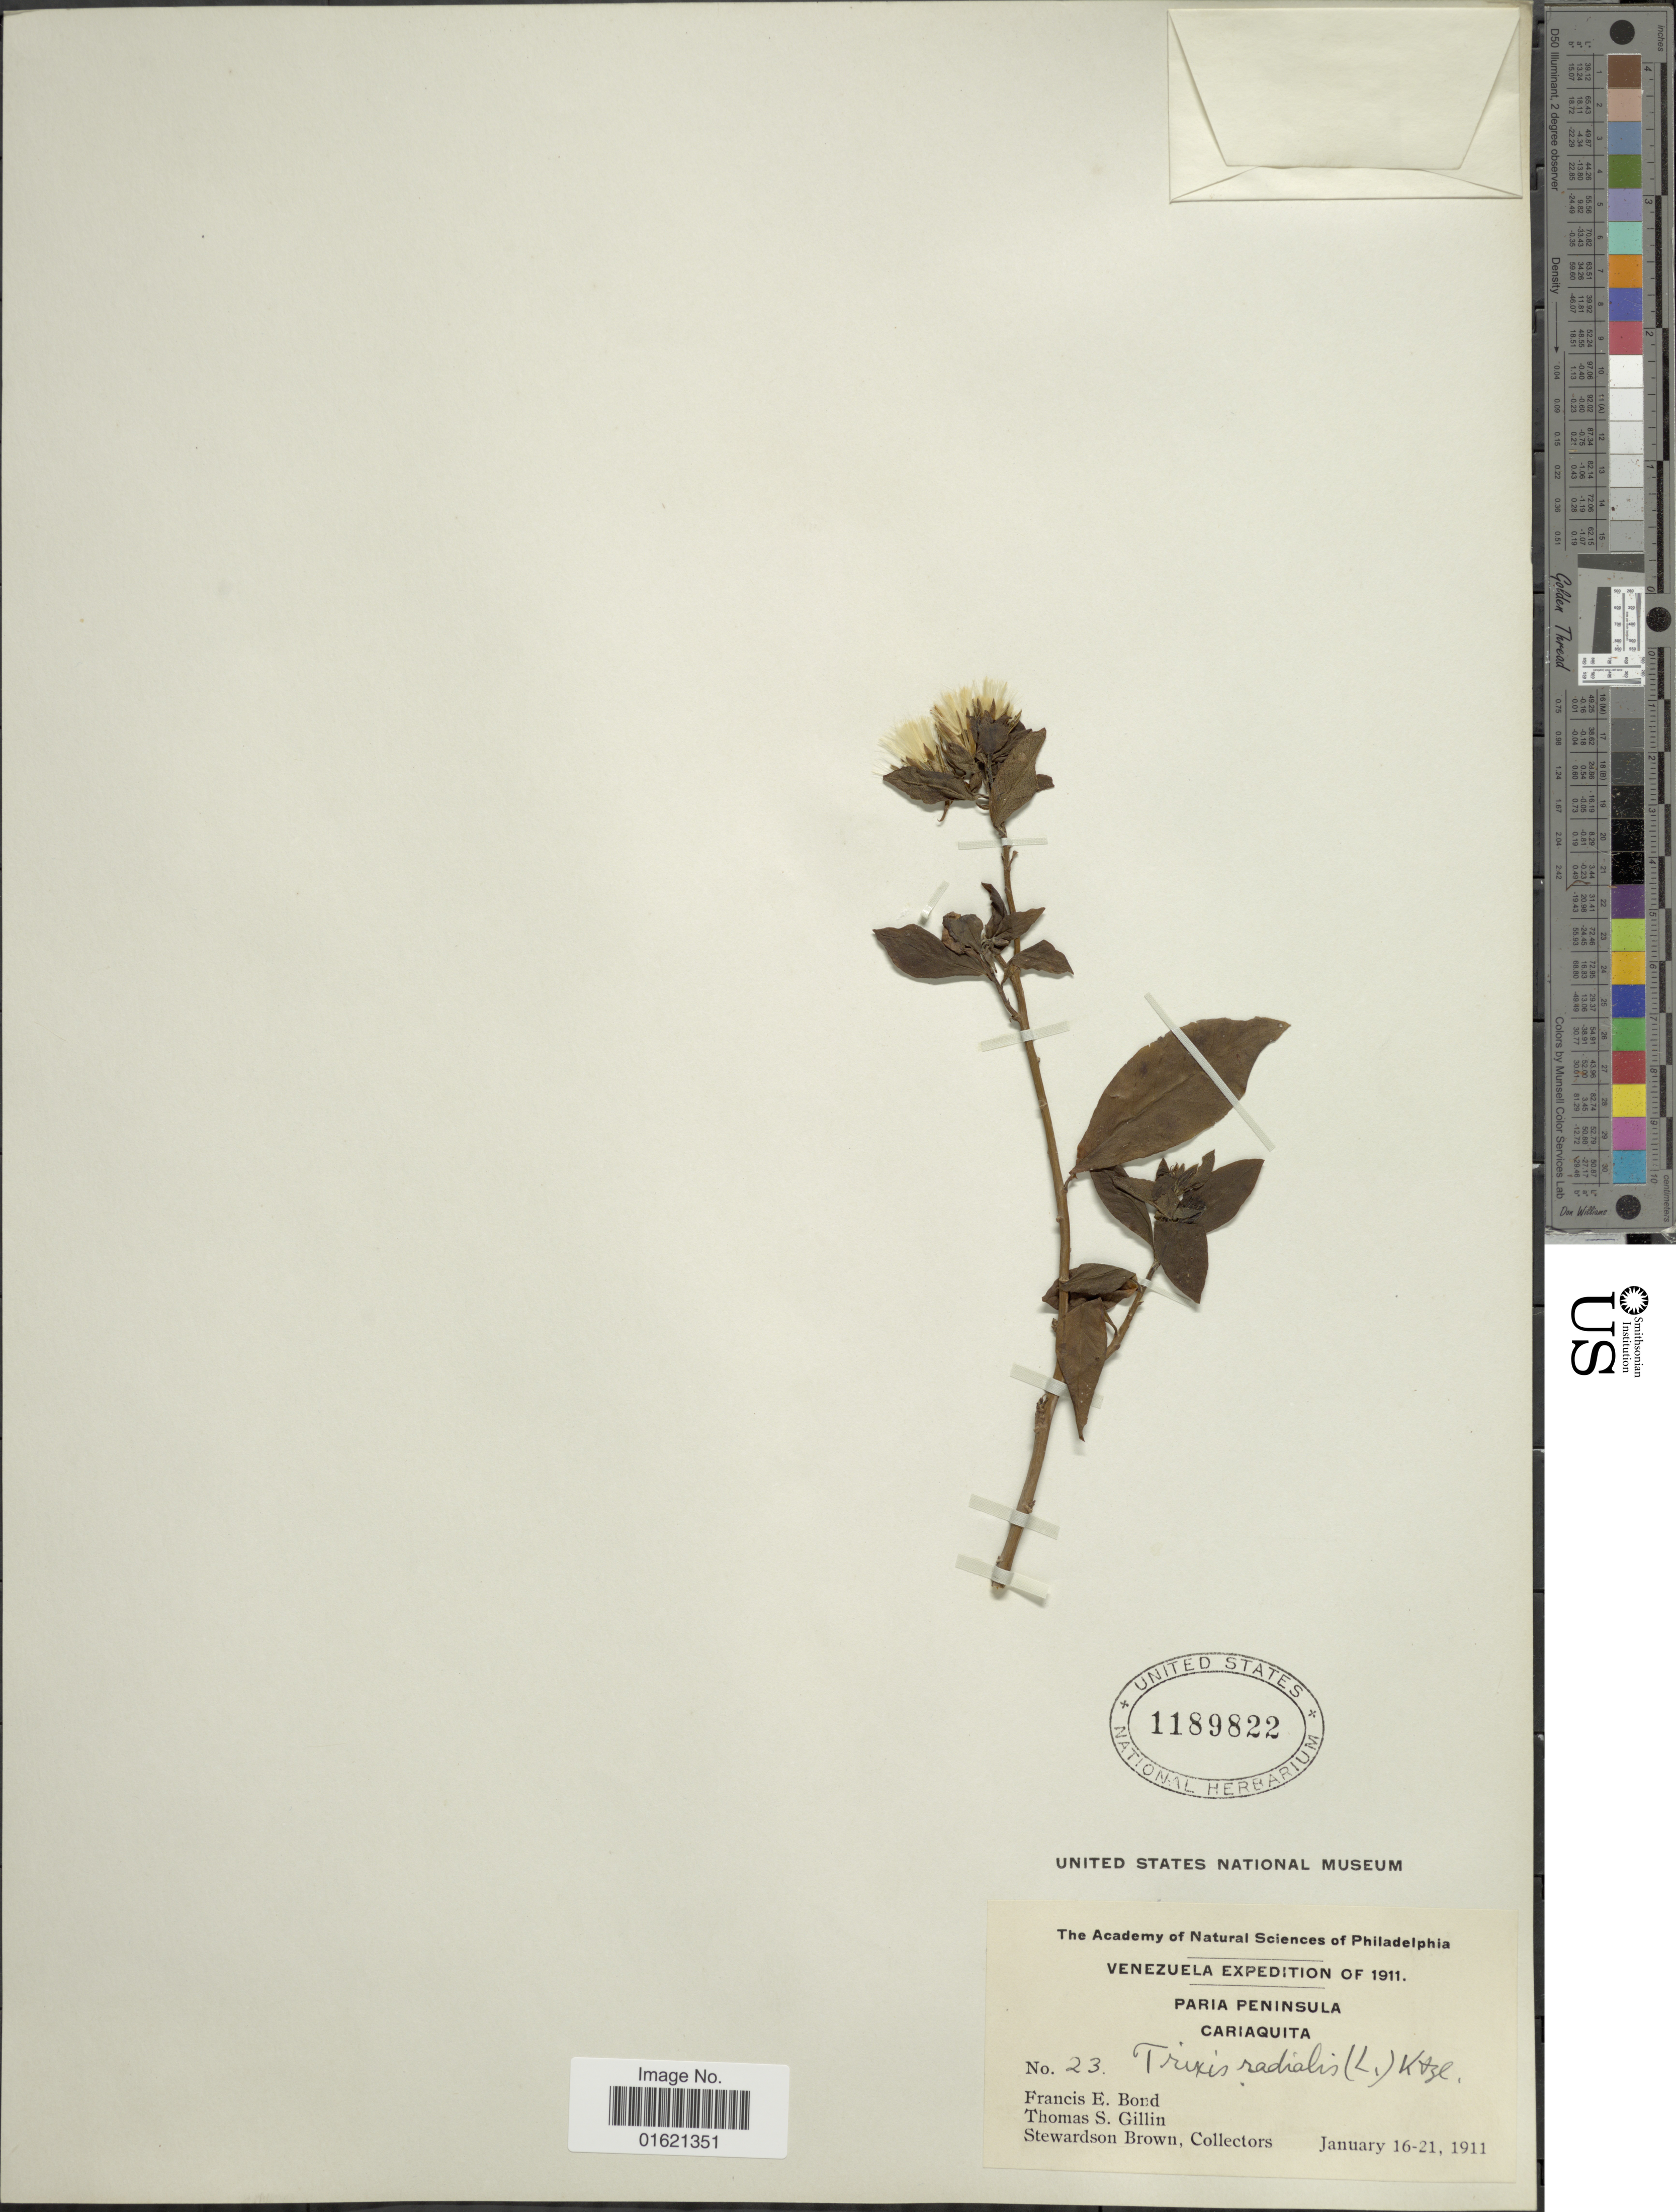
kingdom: Plantae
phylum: Tracheophyta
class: Magnoliopsida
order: Asterales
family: Asteraceae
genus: Trixis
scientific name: Trixis inula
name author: Crantz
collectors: F. Bond, T. Gillin & S. Brown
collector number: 23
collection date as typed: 16-21 January 1911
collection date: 1911-01-16/1911-01-21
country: Venezuela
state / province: Sucre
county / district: Valdez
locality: Paria Peninsula, Cariaquito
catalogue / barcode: US 1189822